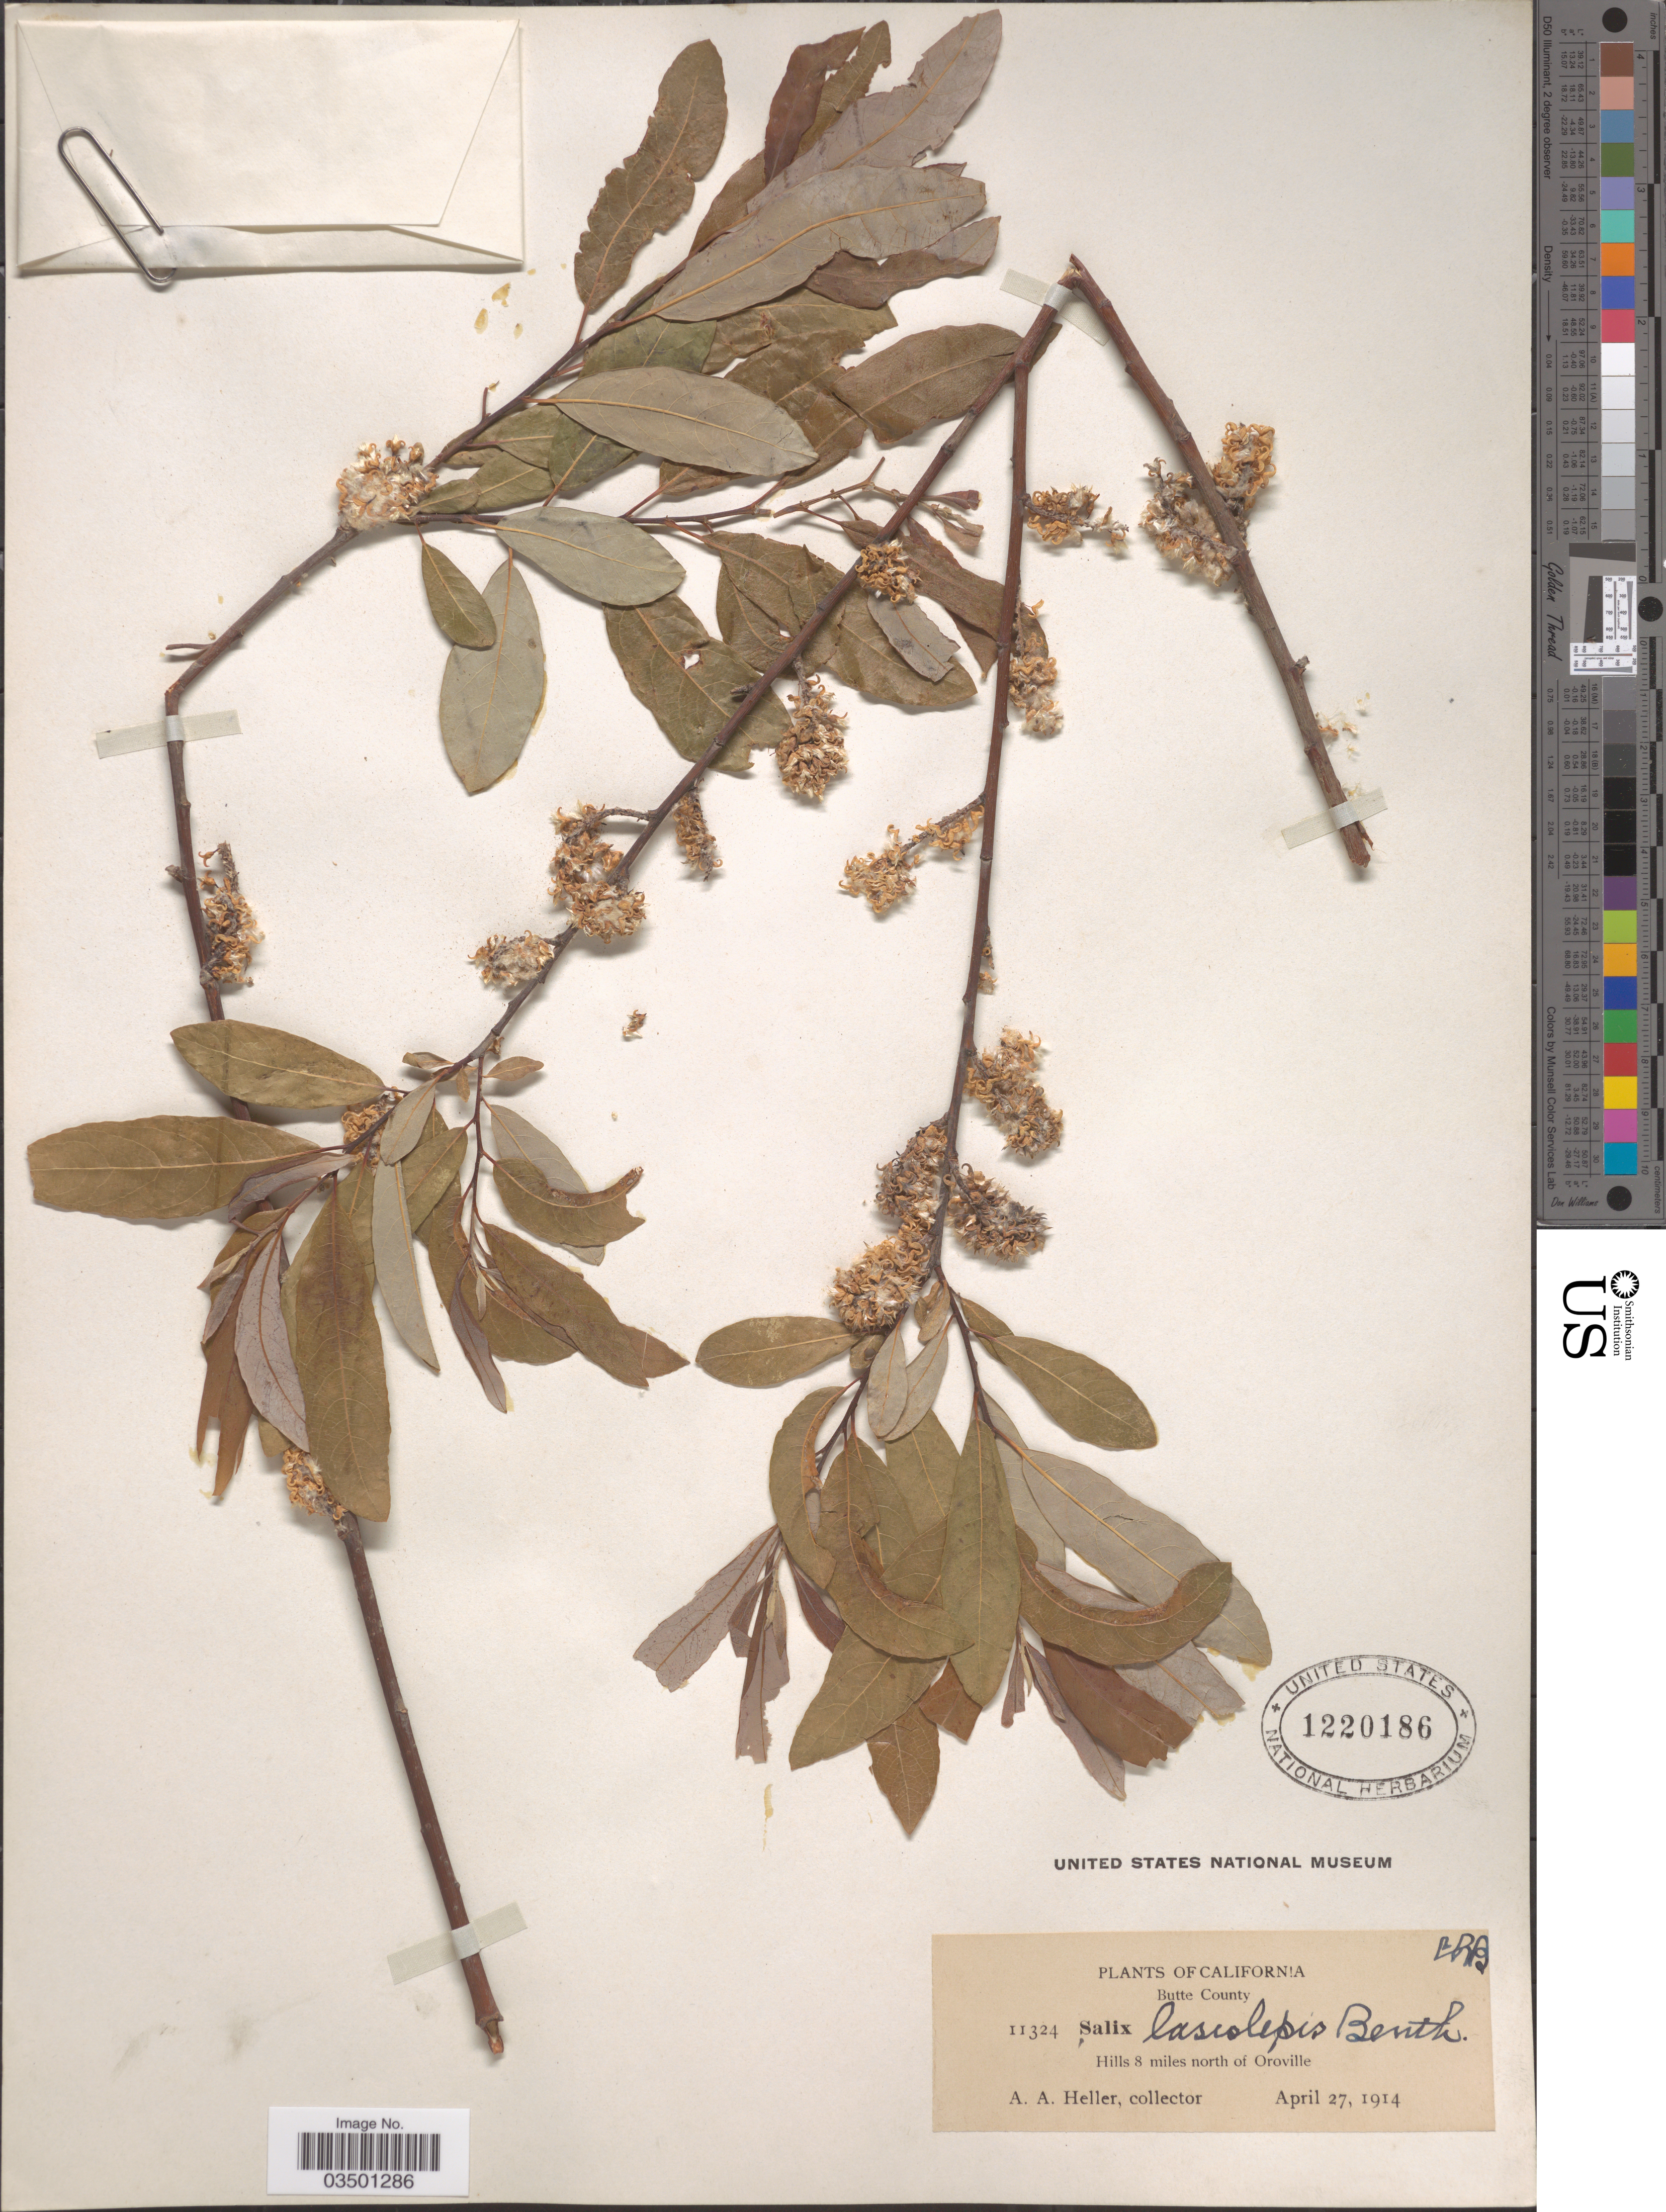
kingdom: Plantae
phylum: Tracheophyta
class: Magnoliopsida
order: Malpighiales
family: Salicaceae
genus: Salix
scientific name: Salix lasiolepis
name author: Benth.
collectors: A. A. Heller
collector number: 11324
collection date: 1914-04-27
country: United States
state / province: California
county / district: Butte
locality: Butte County. Hills 8 miles north of Oroville.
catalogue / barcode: US 1220186